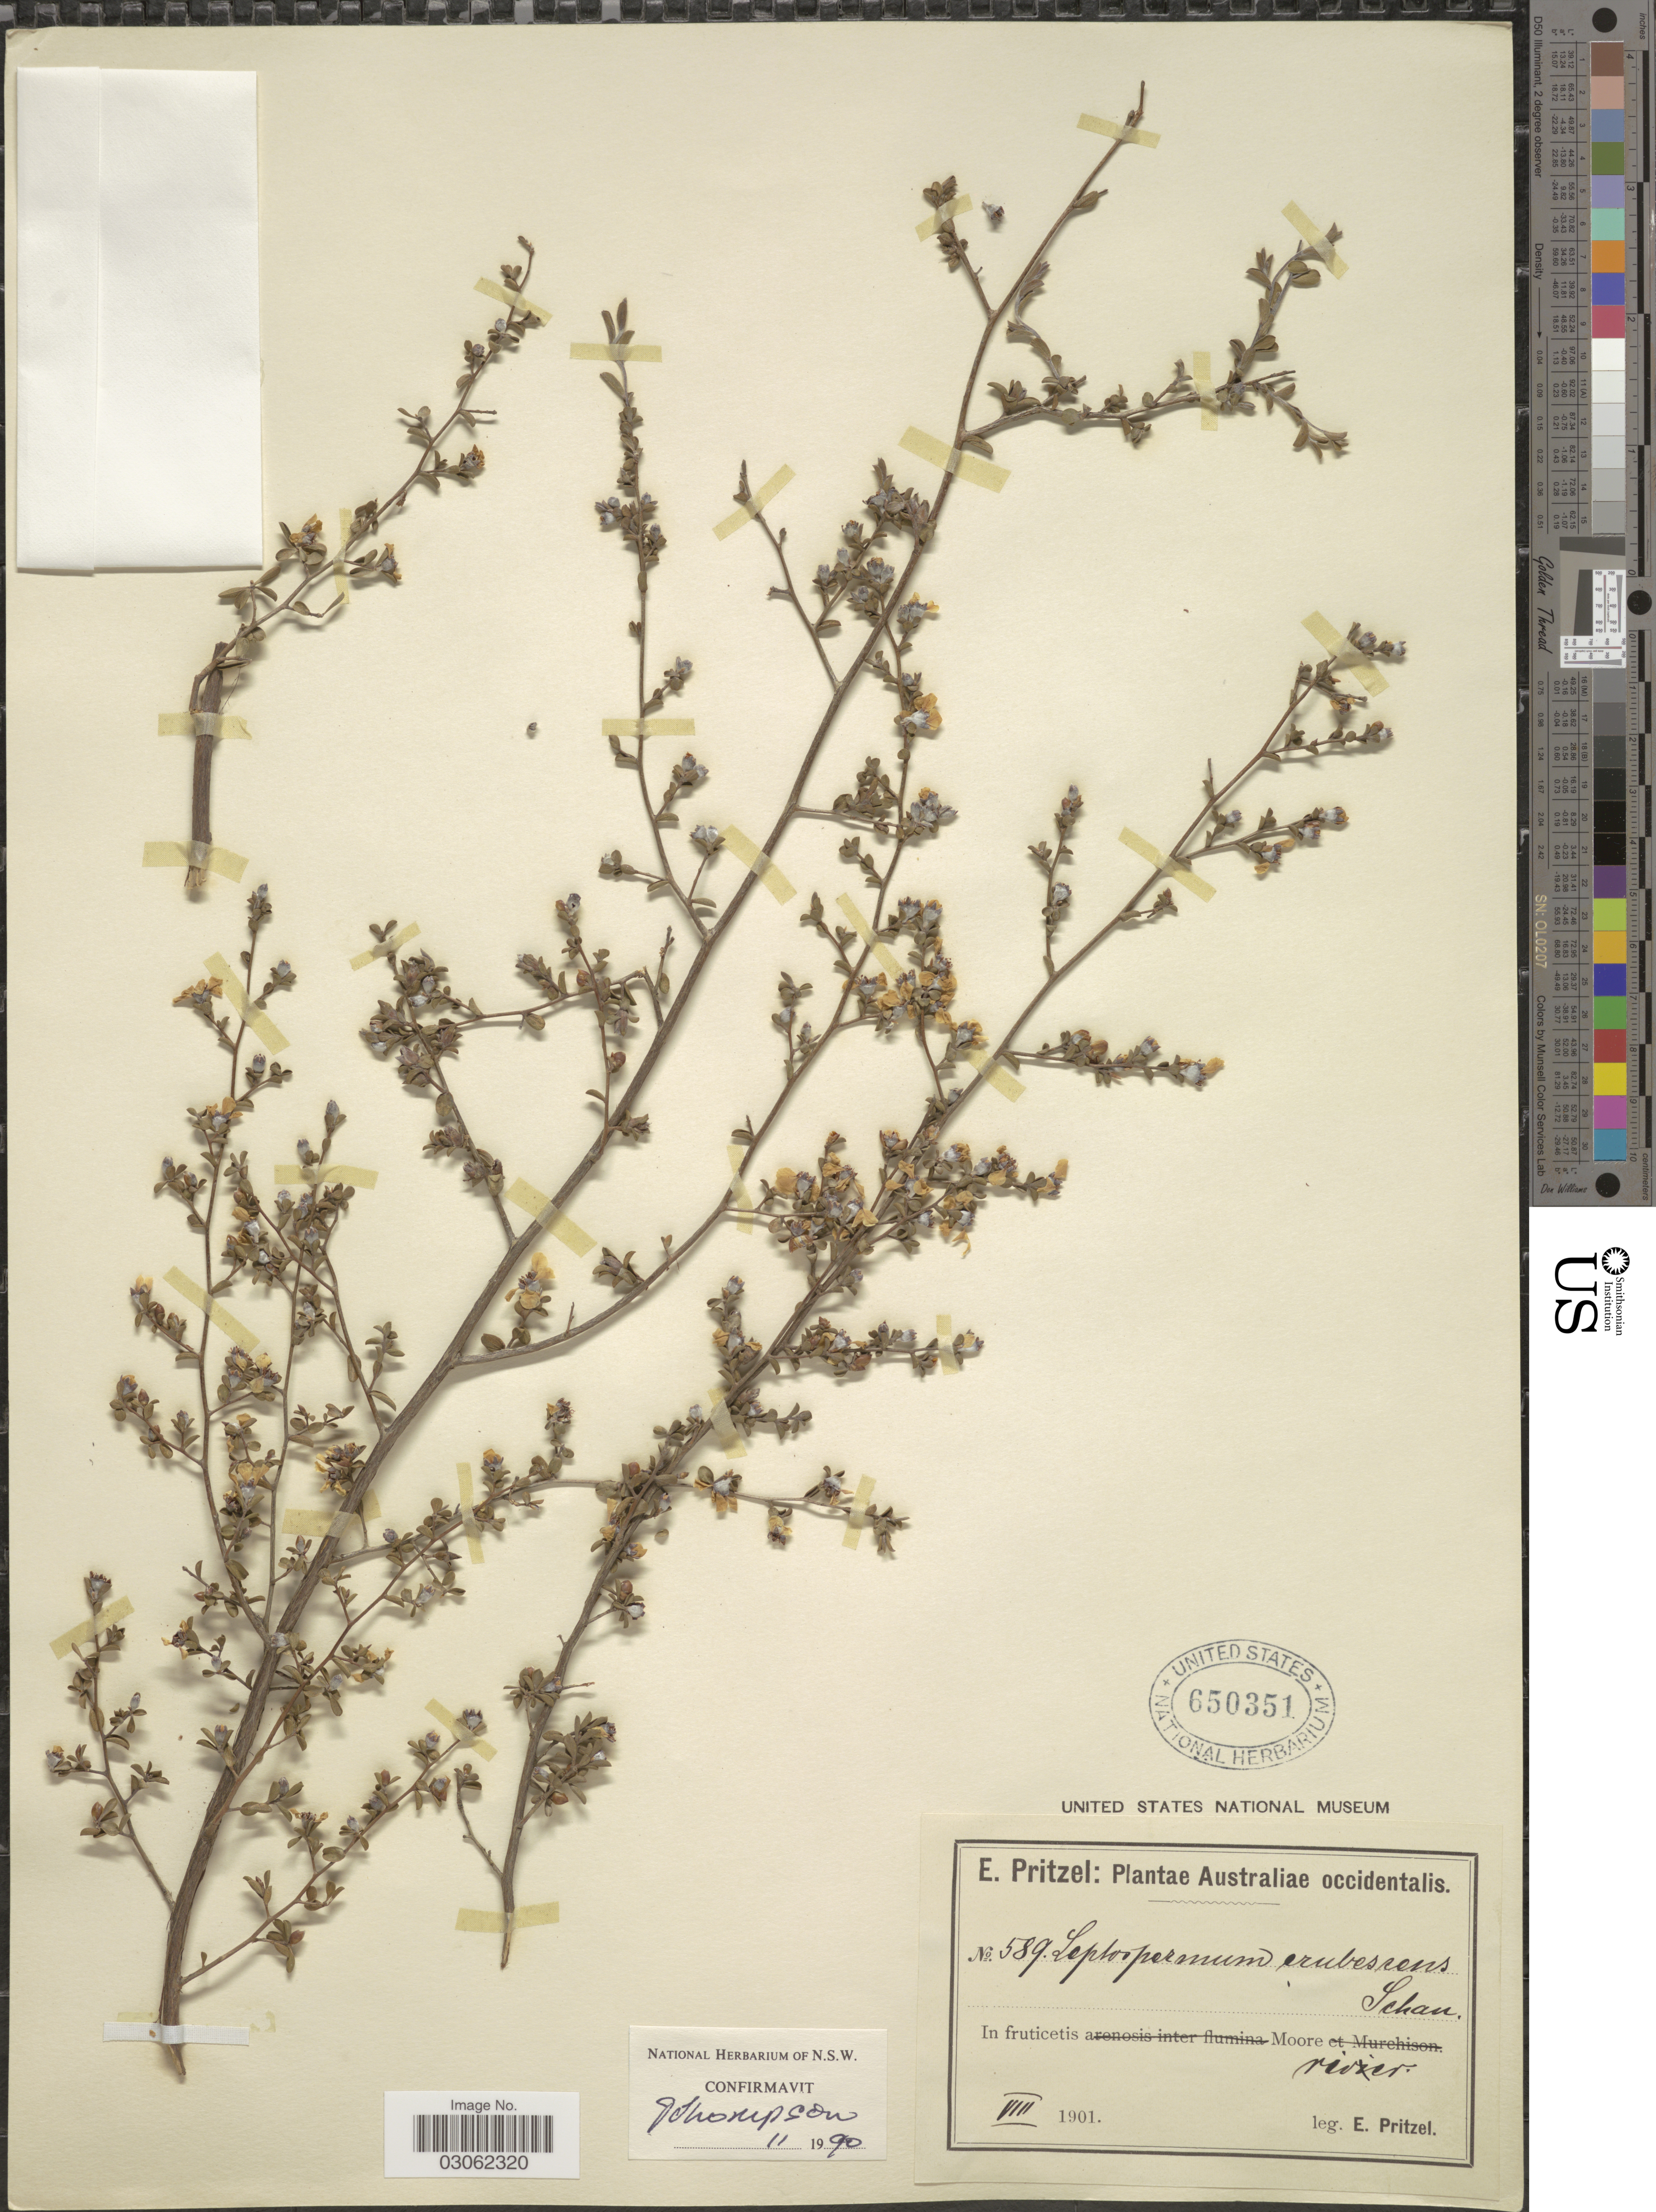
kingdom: Plantae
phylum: Tracheophyta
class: Magnoliopsida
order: Myrtales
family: Myrtaceae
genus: Leptospermopsis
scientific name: Leptospermopsis erubescens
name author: (Schauer) P.G. Wilson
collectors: E. G. Pritzel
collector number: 589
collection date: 1901-08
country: Australia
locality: Australiae occidentalis. In fruticetis Moore river.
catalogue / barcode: US 650351